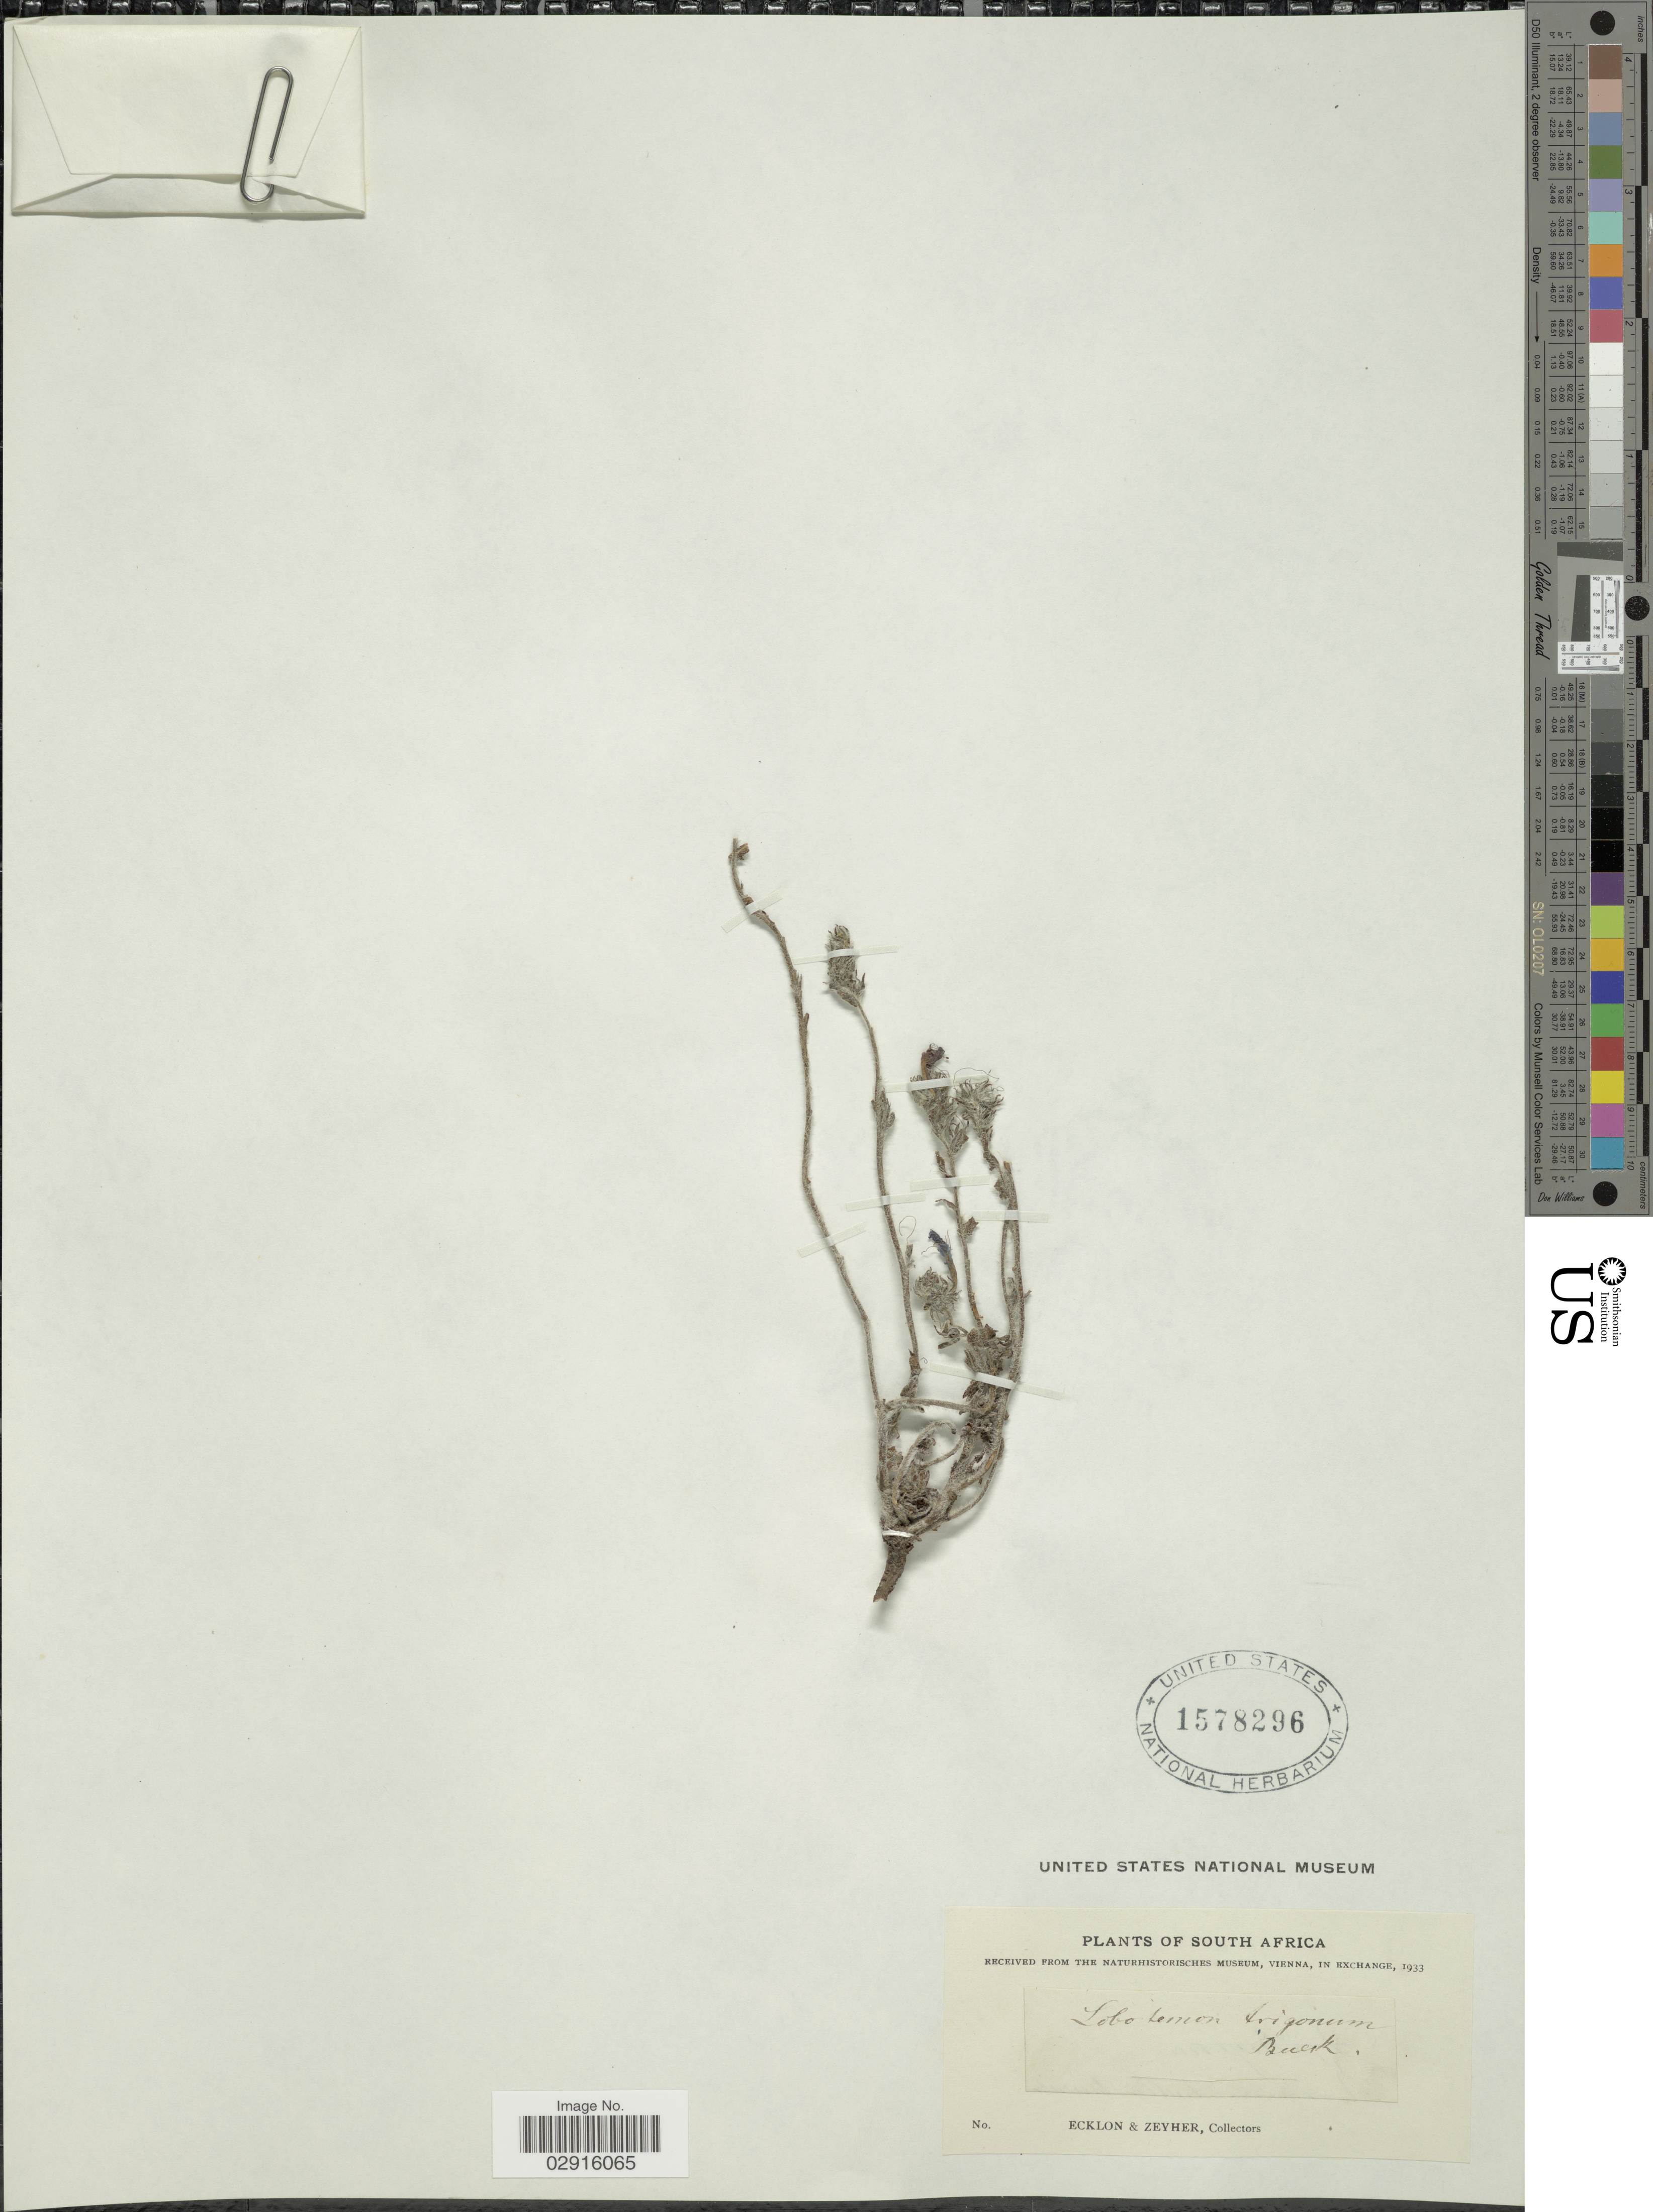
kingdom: Plantae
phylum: Tracheophyta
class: Magnoliopsida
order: Boraginales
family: Boraginaceae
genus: Lobostemon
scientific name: Lobostemon trigonus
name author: (Thunb.) H. Buek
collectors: -. Ecklon & -. Zeyher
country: South Africa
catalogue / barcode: US 1578296